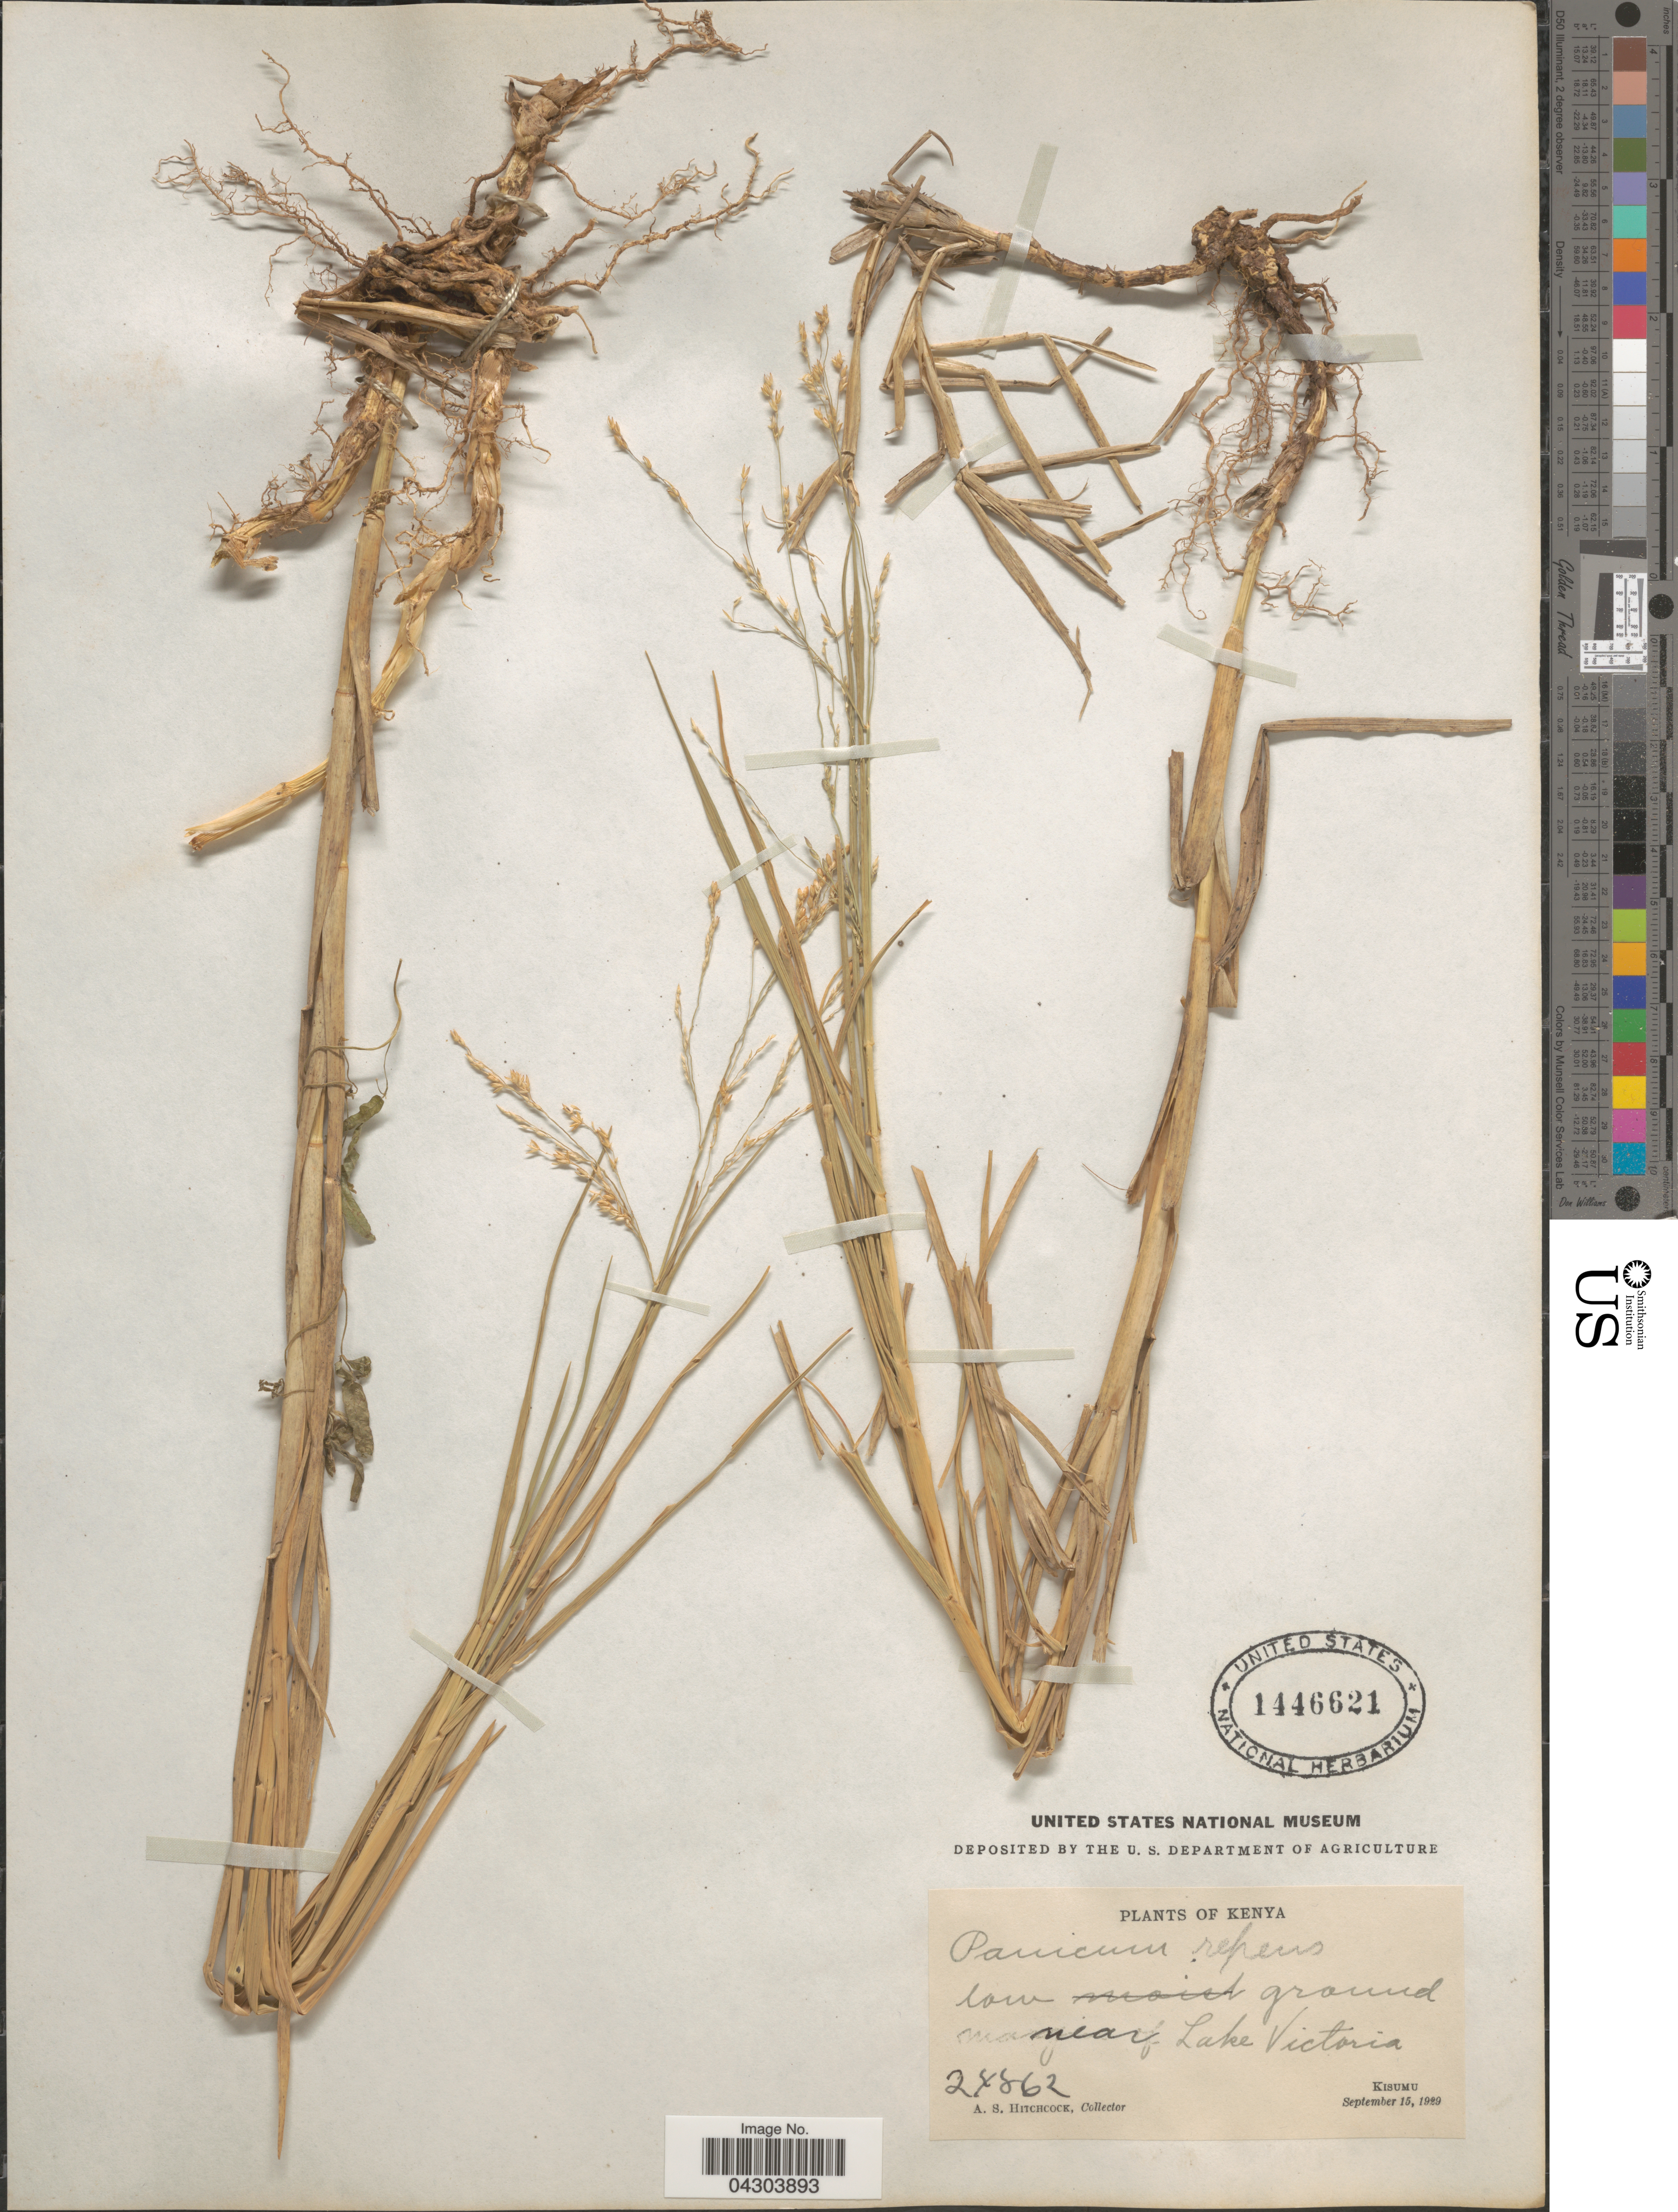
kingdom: Plantae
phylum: Tracheophyta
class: Liliopsida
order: Poales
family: Poaceae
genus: Panicum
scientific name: Panicum repens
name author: L.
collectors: A. S. Hitchcock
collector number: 24862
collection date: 1929-09-15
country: Kenya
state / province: Kisumu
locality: Low ground near Lake Victoria.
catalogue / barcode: US 1446621